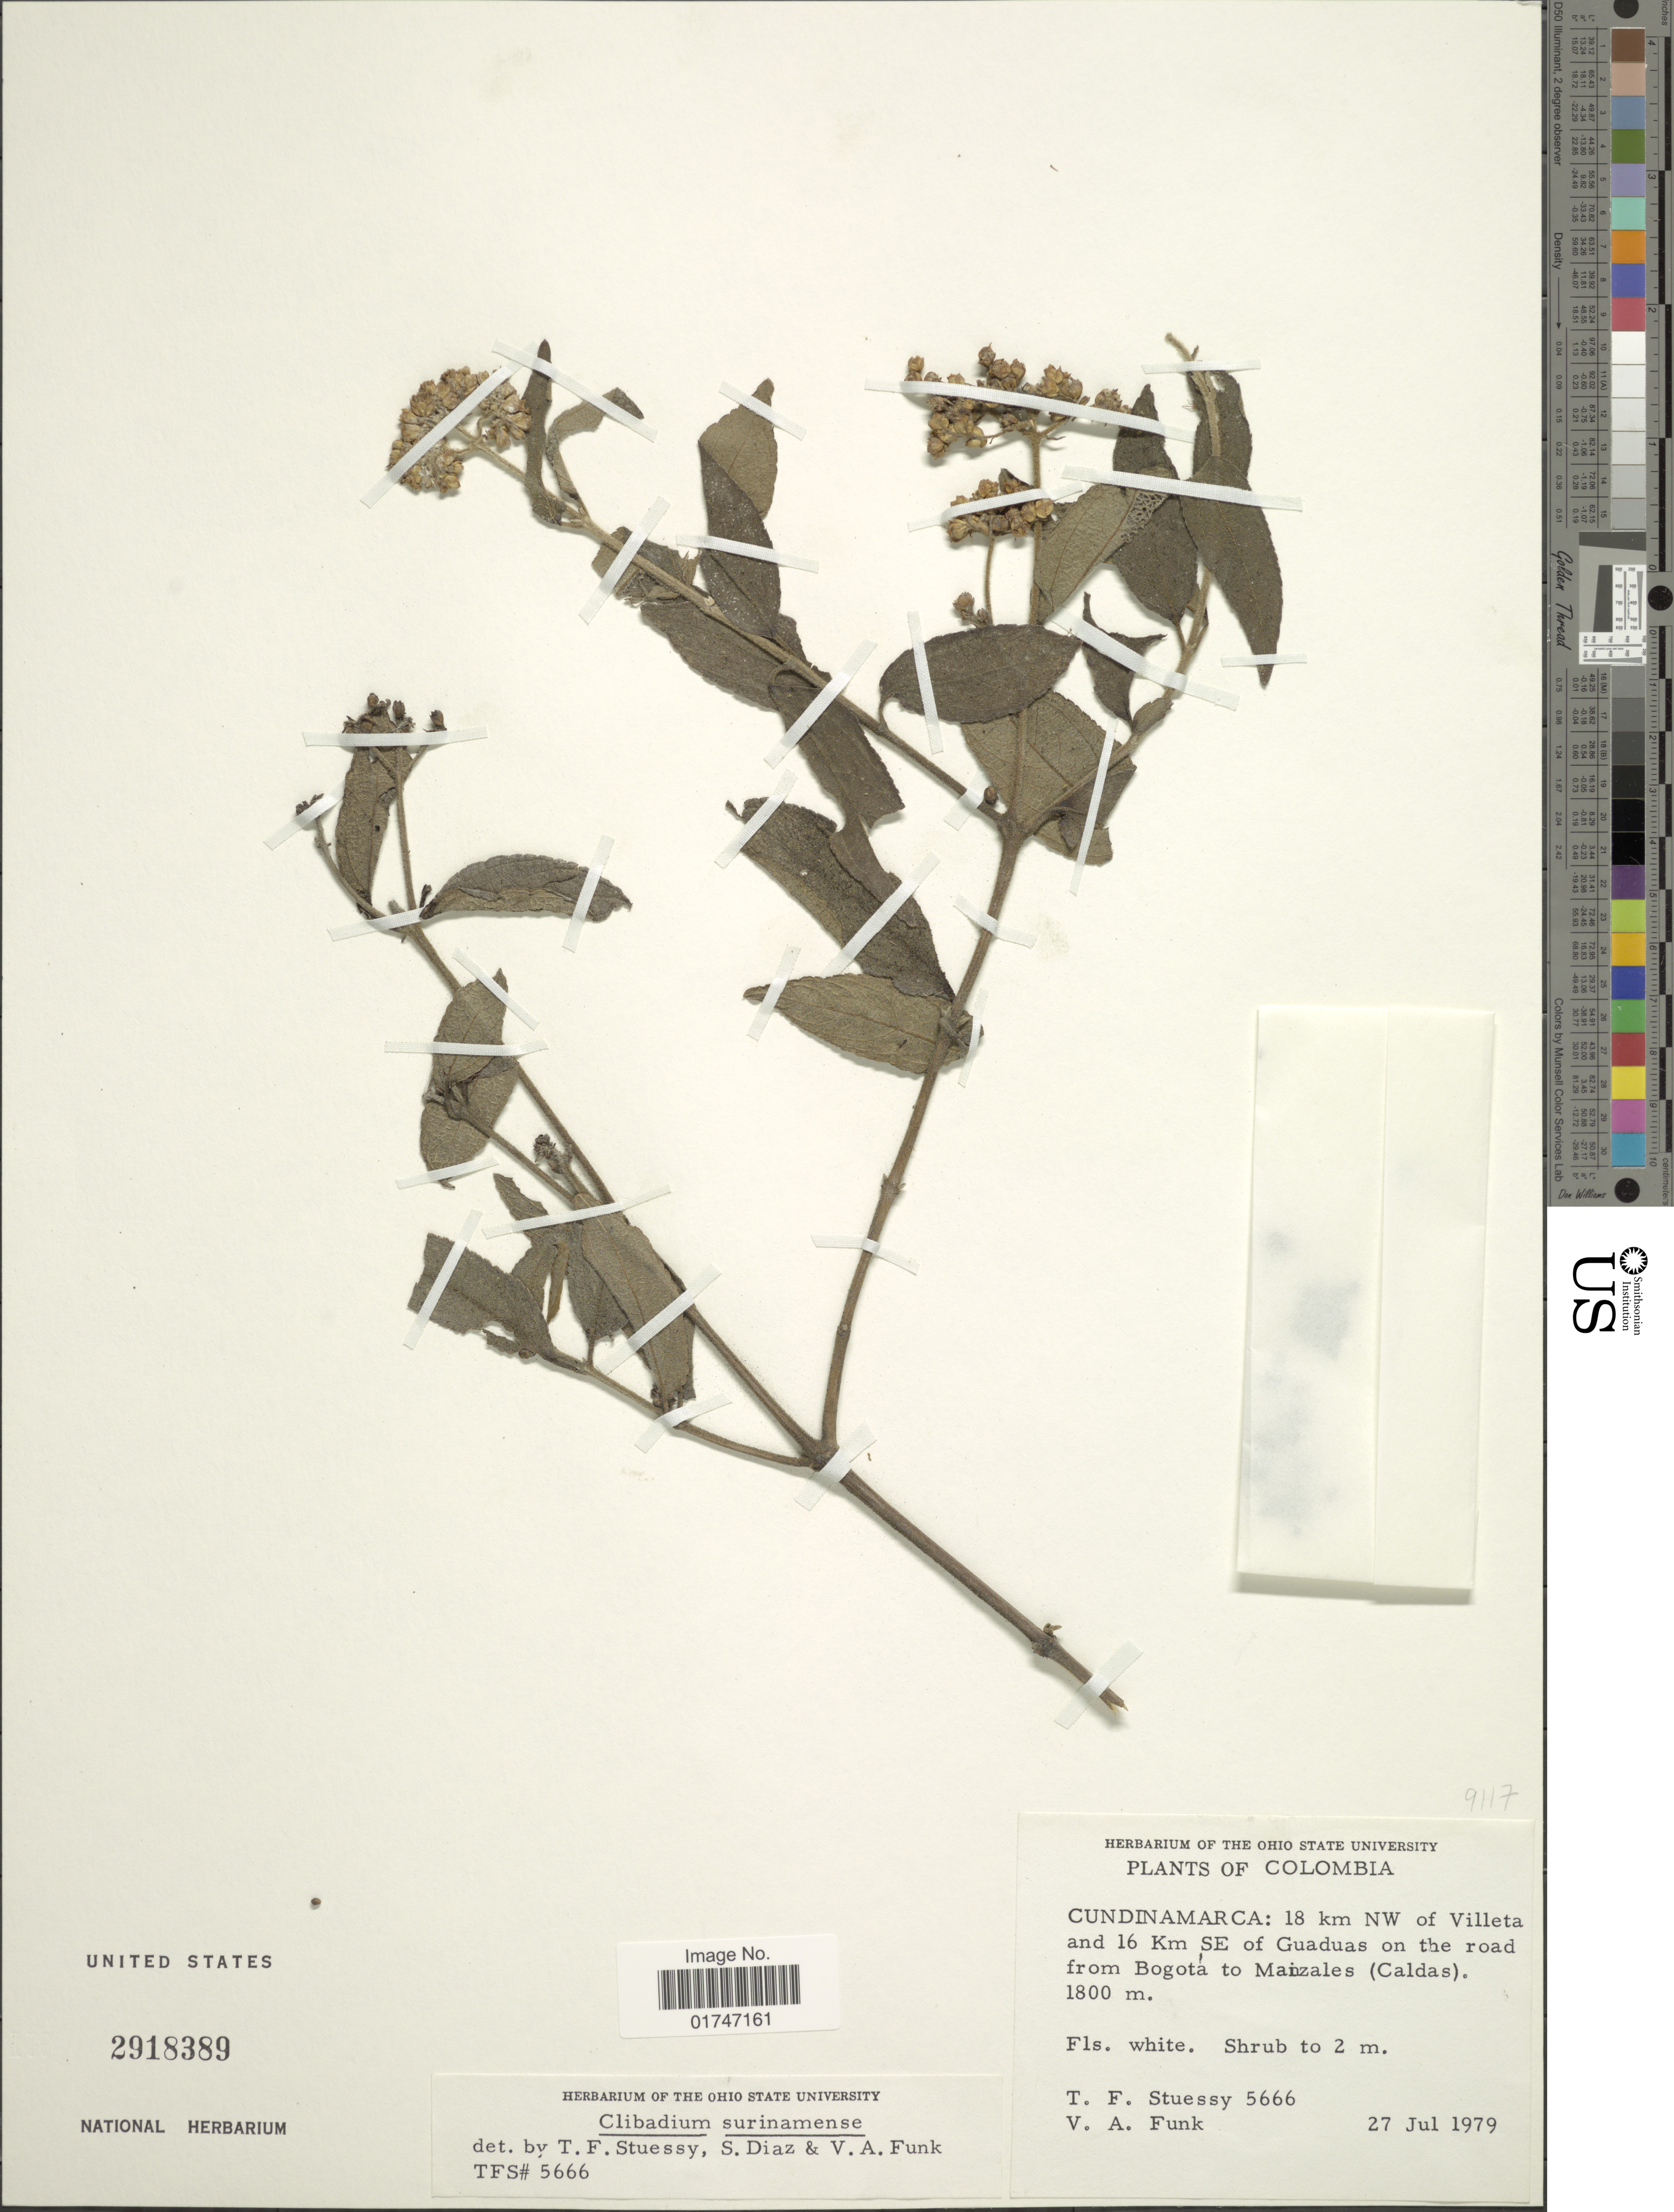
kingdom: Plantae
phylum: Tracheophyta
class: Magnoliopsida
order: Asterales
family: Asteraceae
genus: Clibadium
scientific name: Clibadium surinamense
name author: L.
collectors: T. Stuessy & V. Funk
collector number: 5666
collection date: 1979-07-27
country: Colombia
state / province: Cundinamarca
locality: Cundinamarca: 18 km NW of Villeta and 16 Km SE of Guaduas on the road from Bogotá to Manzales (Caldas)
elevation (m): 1800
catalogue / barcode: US 2918389